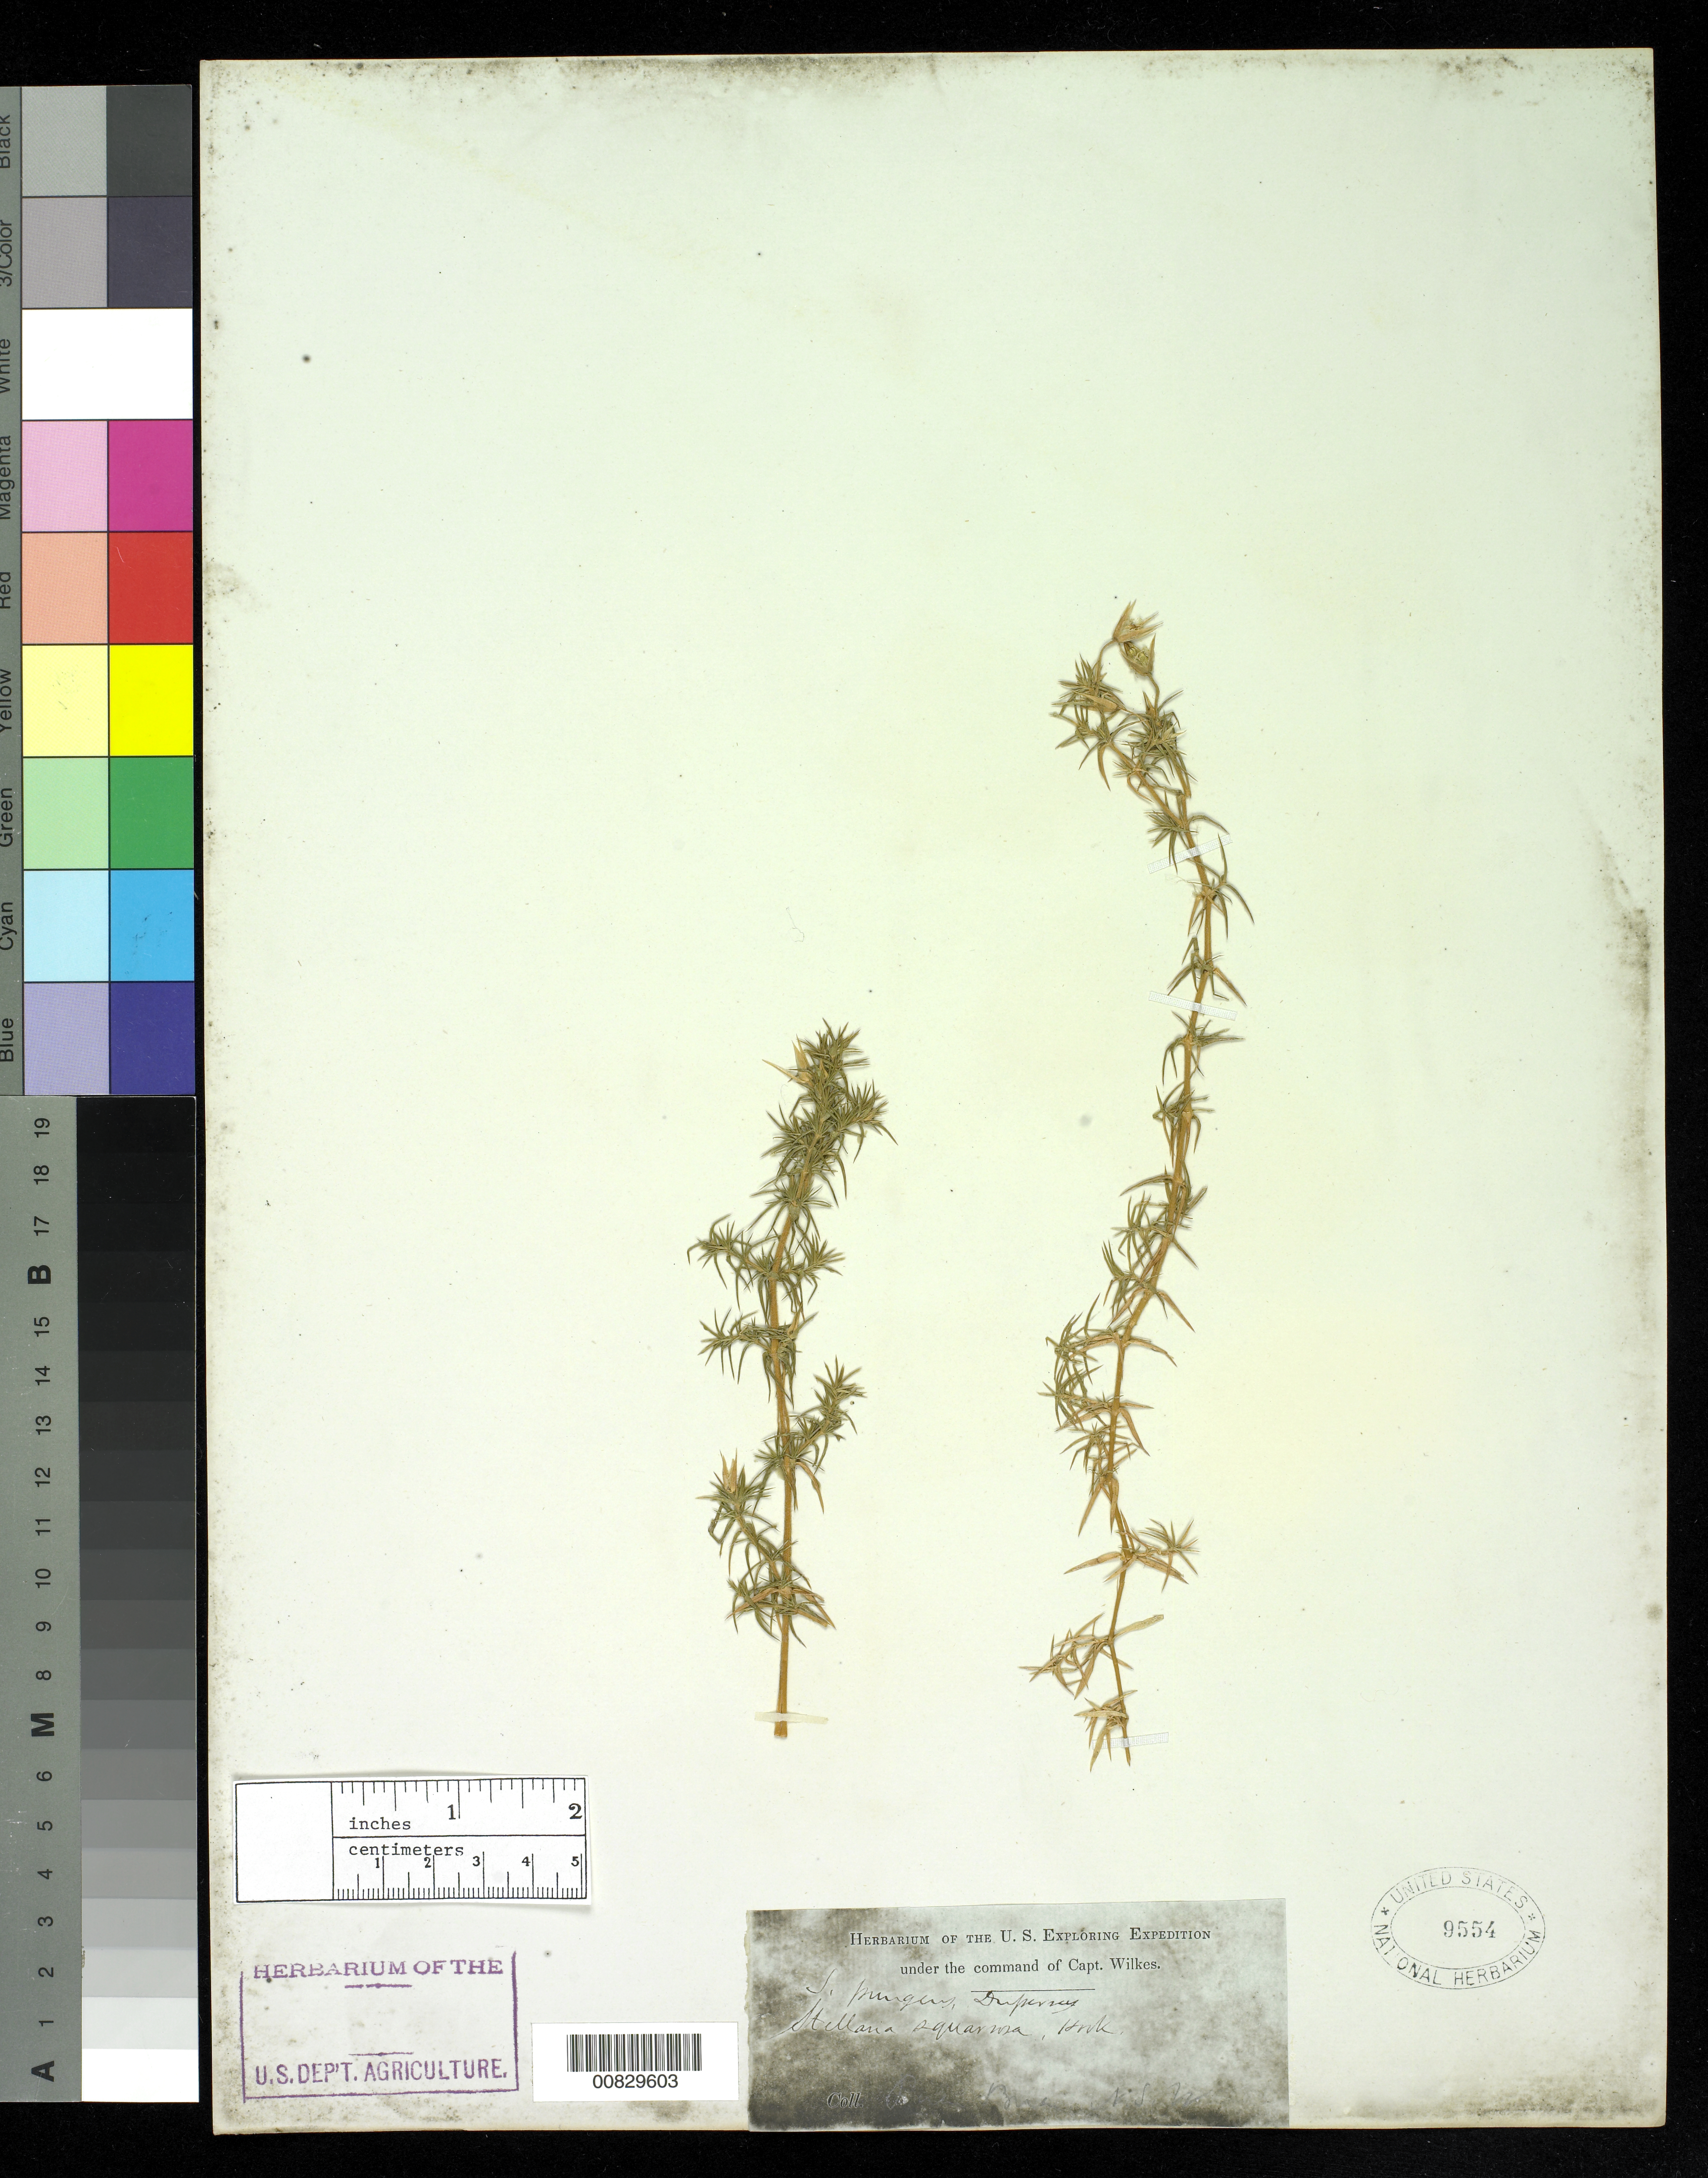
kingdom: Plantae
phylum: Tracheophyta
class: Magnoliopsida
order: Caryophyllales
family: Caryophyllaceae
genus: Stellaria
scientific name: Stellaria pungens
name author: Brongn.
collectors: Wilkes Explor. Exped.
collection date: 1838/1842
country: Australia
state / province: New South Wales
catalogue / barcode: US 9554